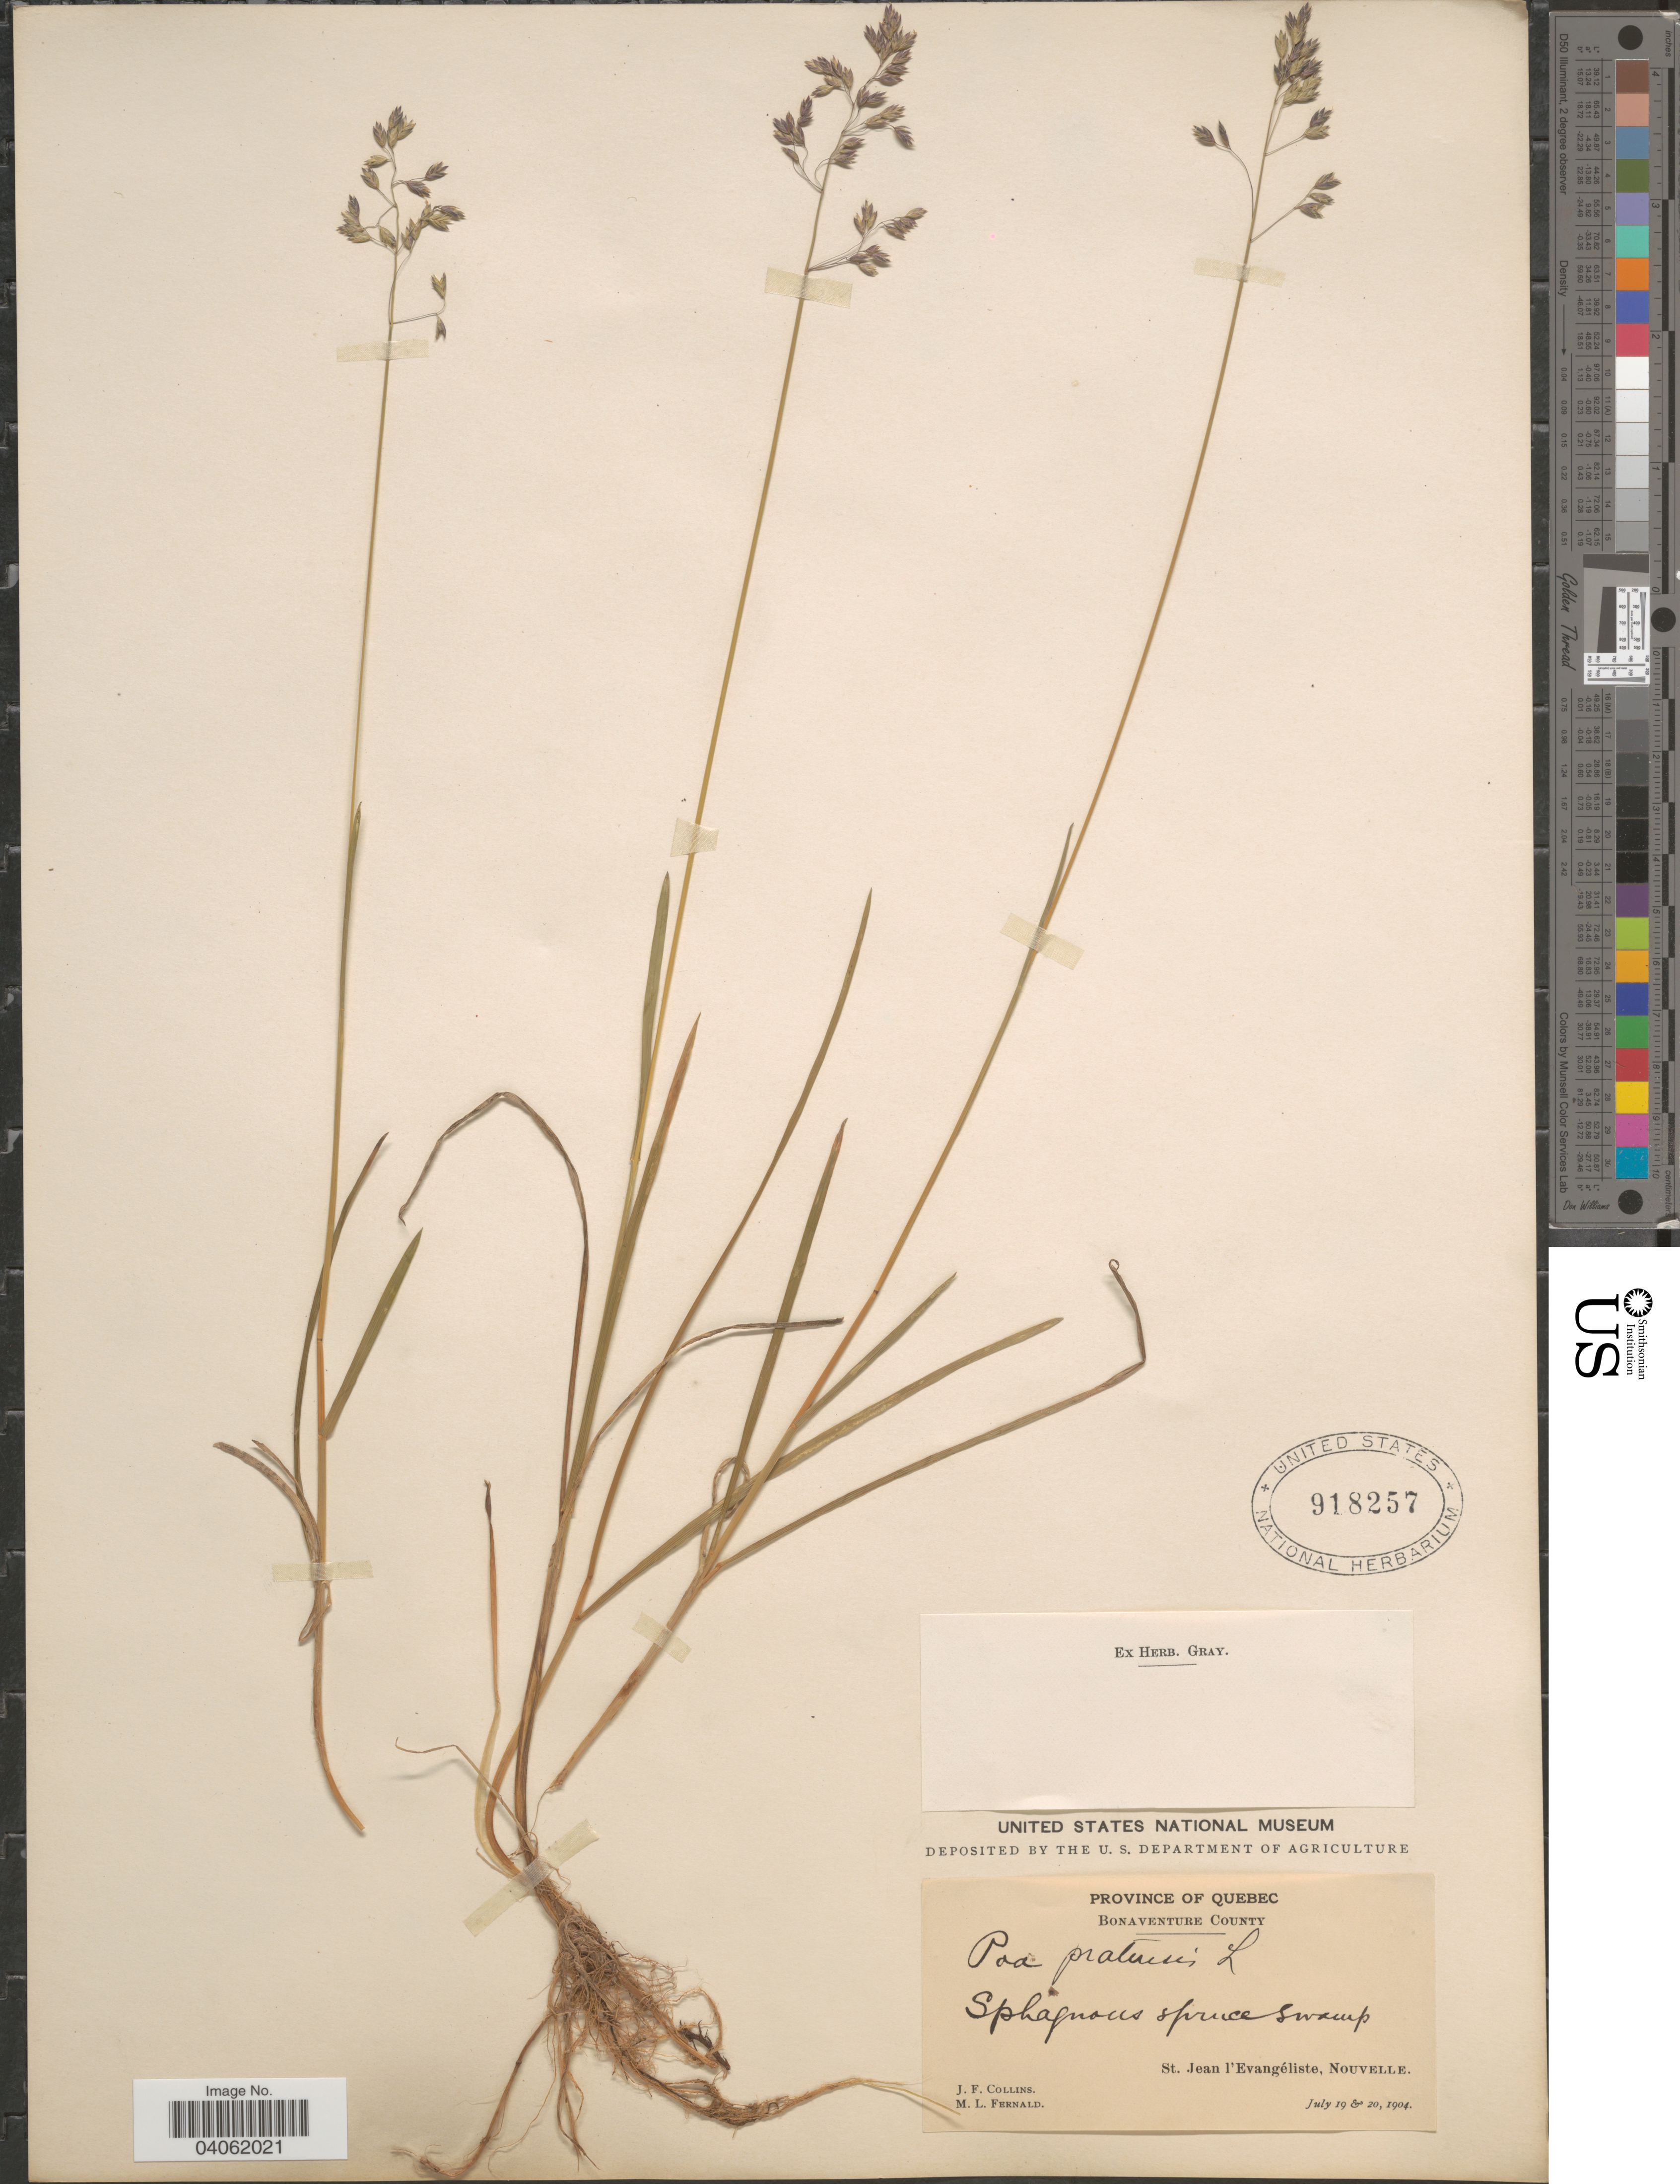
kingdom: Plantae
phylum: Tracheophyta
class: Liliopsida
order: Poales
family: Poaceae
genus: Poa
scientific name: Poa pratensis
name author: L.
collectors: J. Collins & M. L. Fernald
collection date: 1904-07-19/1904-07-20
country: Canada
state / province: Quebec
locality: Bonaventure County. St. Jean l'Evangéliste, Nouvelle.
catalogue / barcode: US 918257